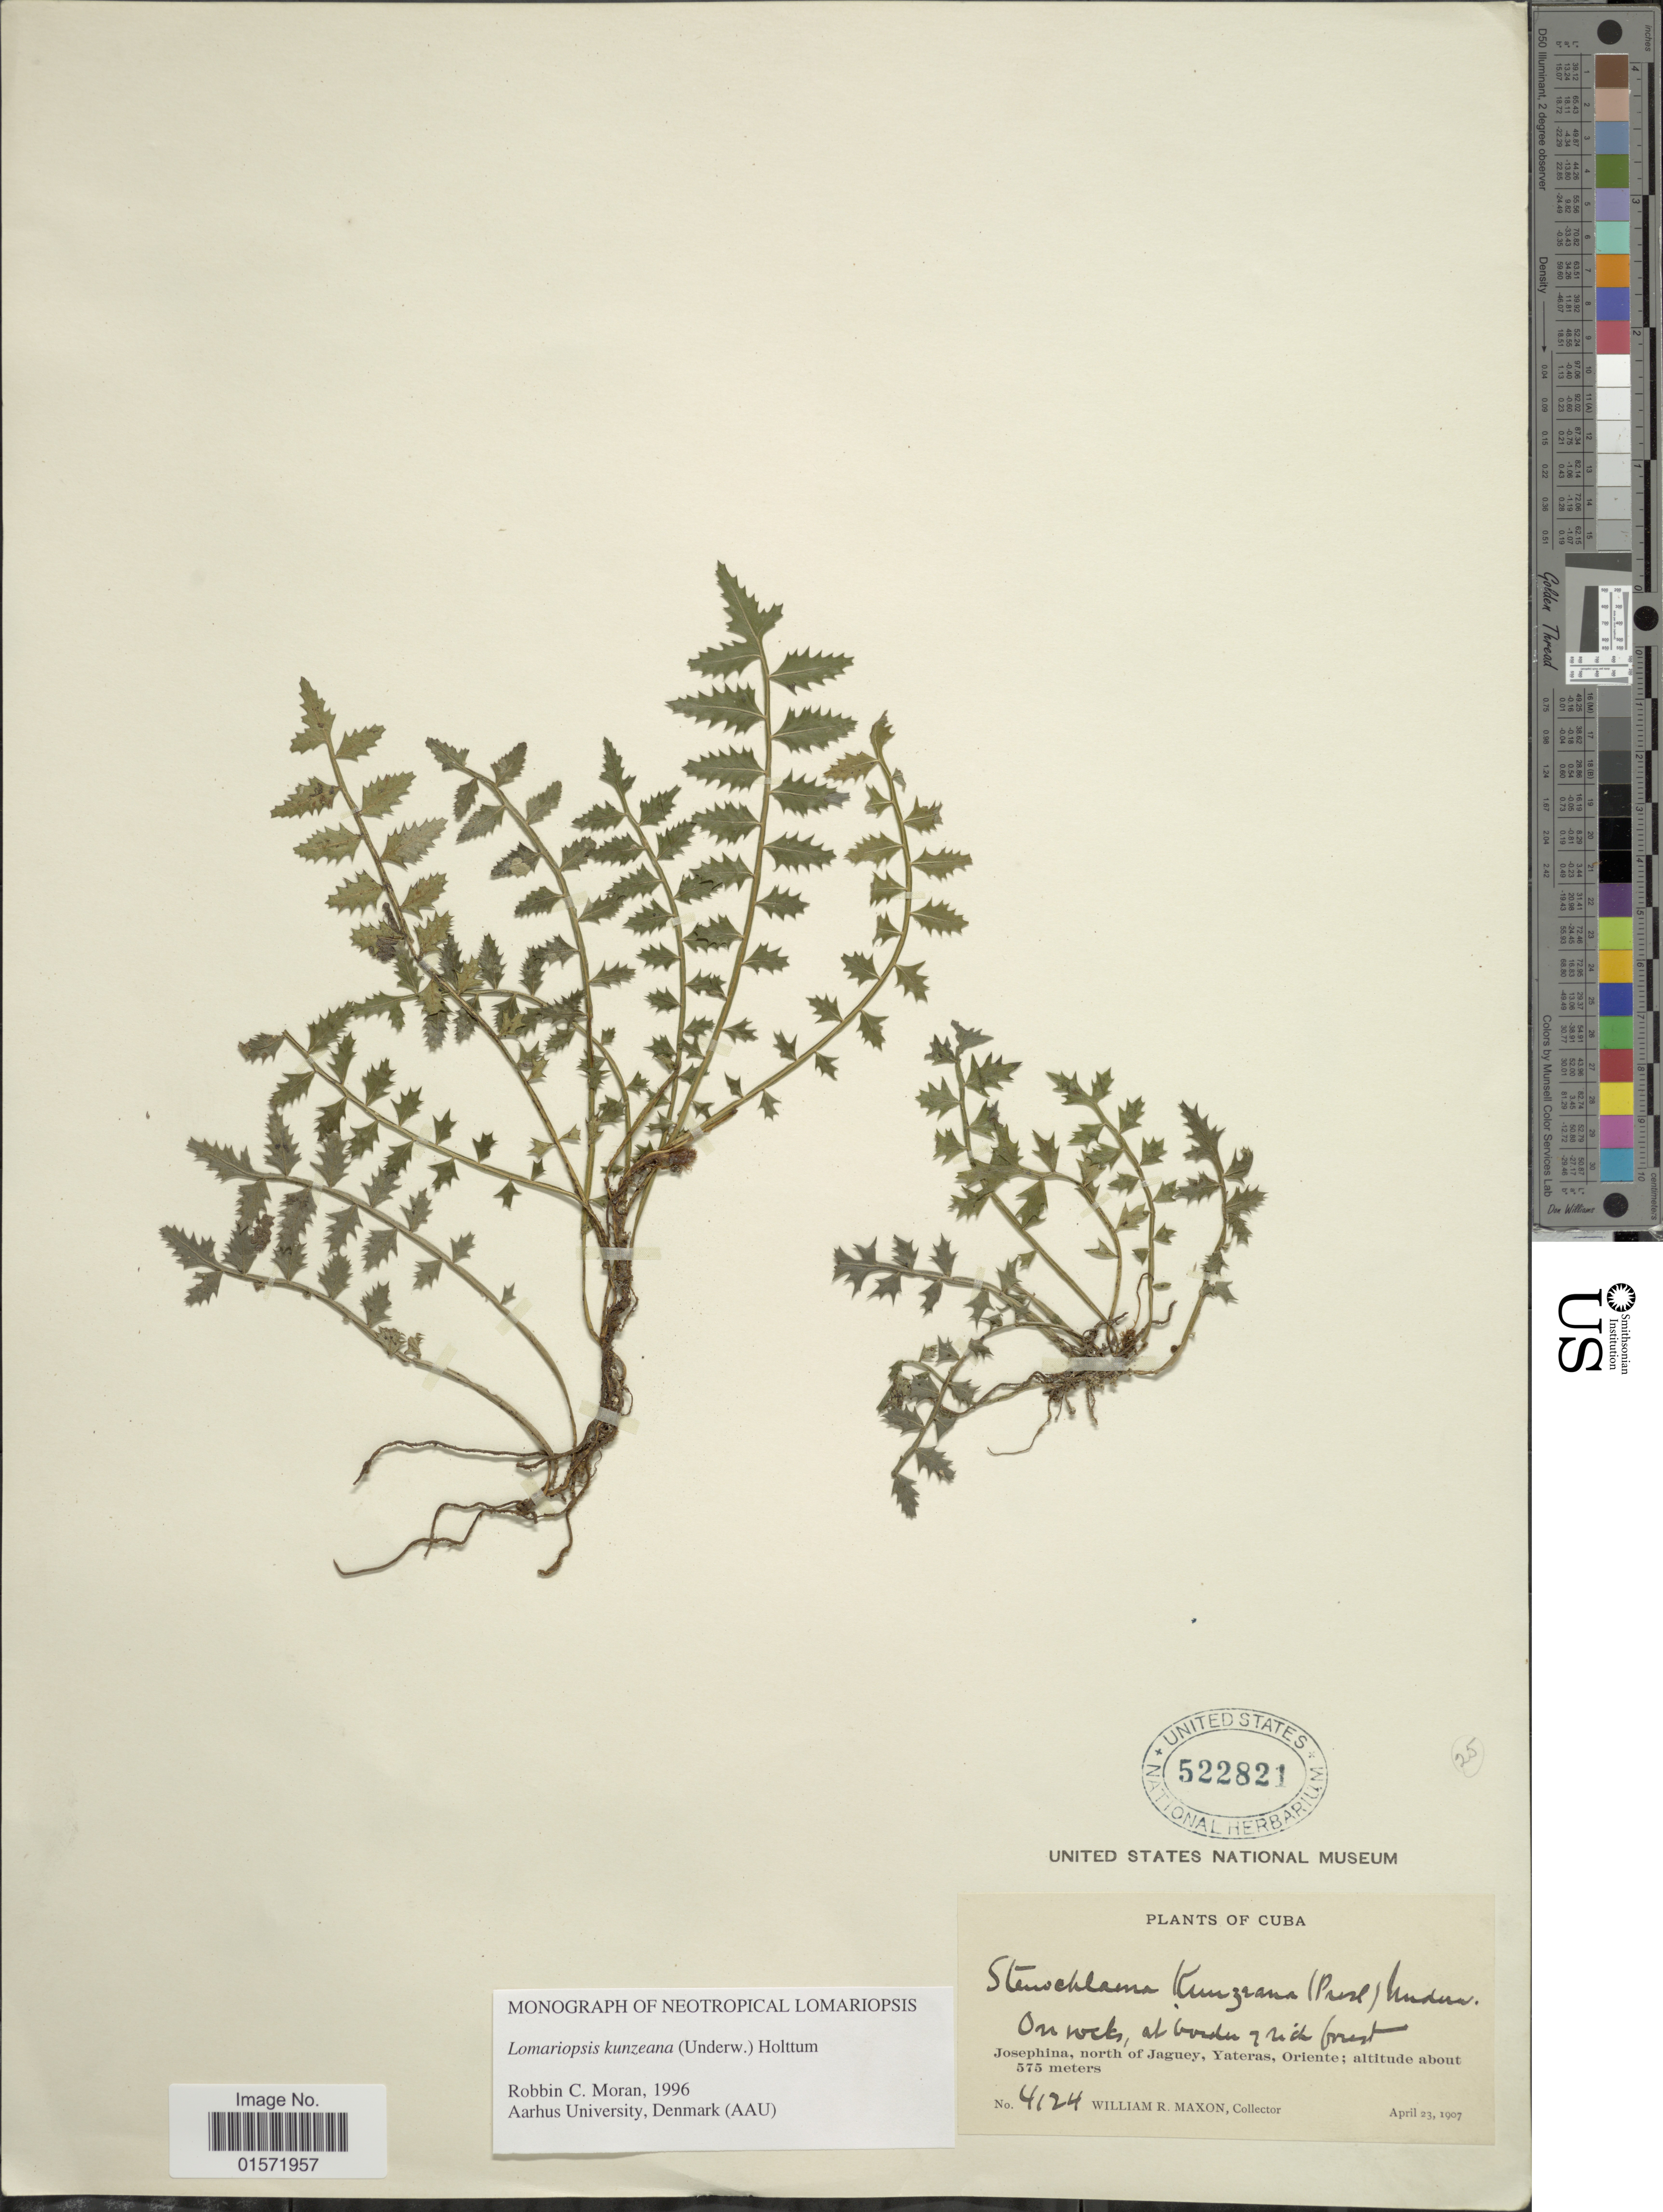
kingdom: Plantae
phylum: Tracheophyta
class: Polypodiopsida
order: Polypodiales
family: Lomariopsidaceae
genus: Lomariopsis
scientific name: Lomariopsis kunzeana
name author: (Underw.) Holttum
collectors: W. R. Maxon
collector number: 4124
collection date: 1907-04-23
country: Cuba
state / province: Oriente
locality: Josephina, north of Jaguey, Yateras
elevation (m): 575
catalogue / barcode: US 522821